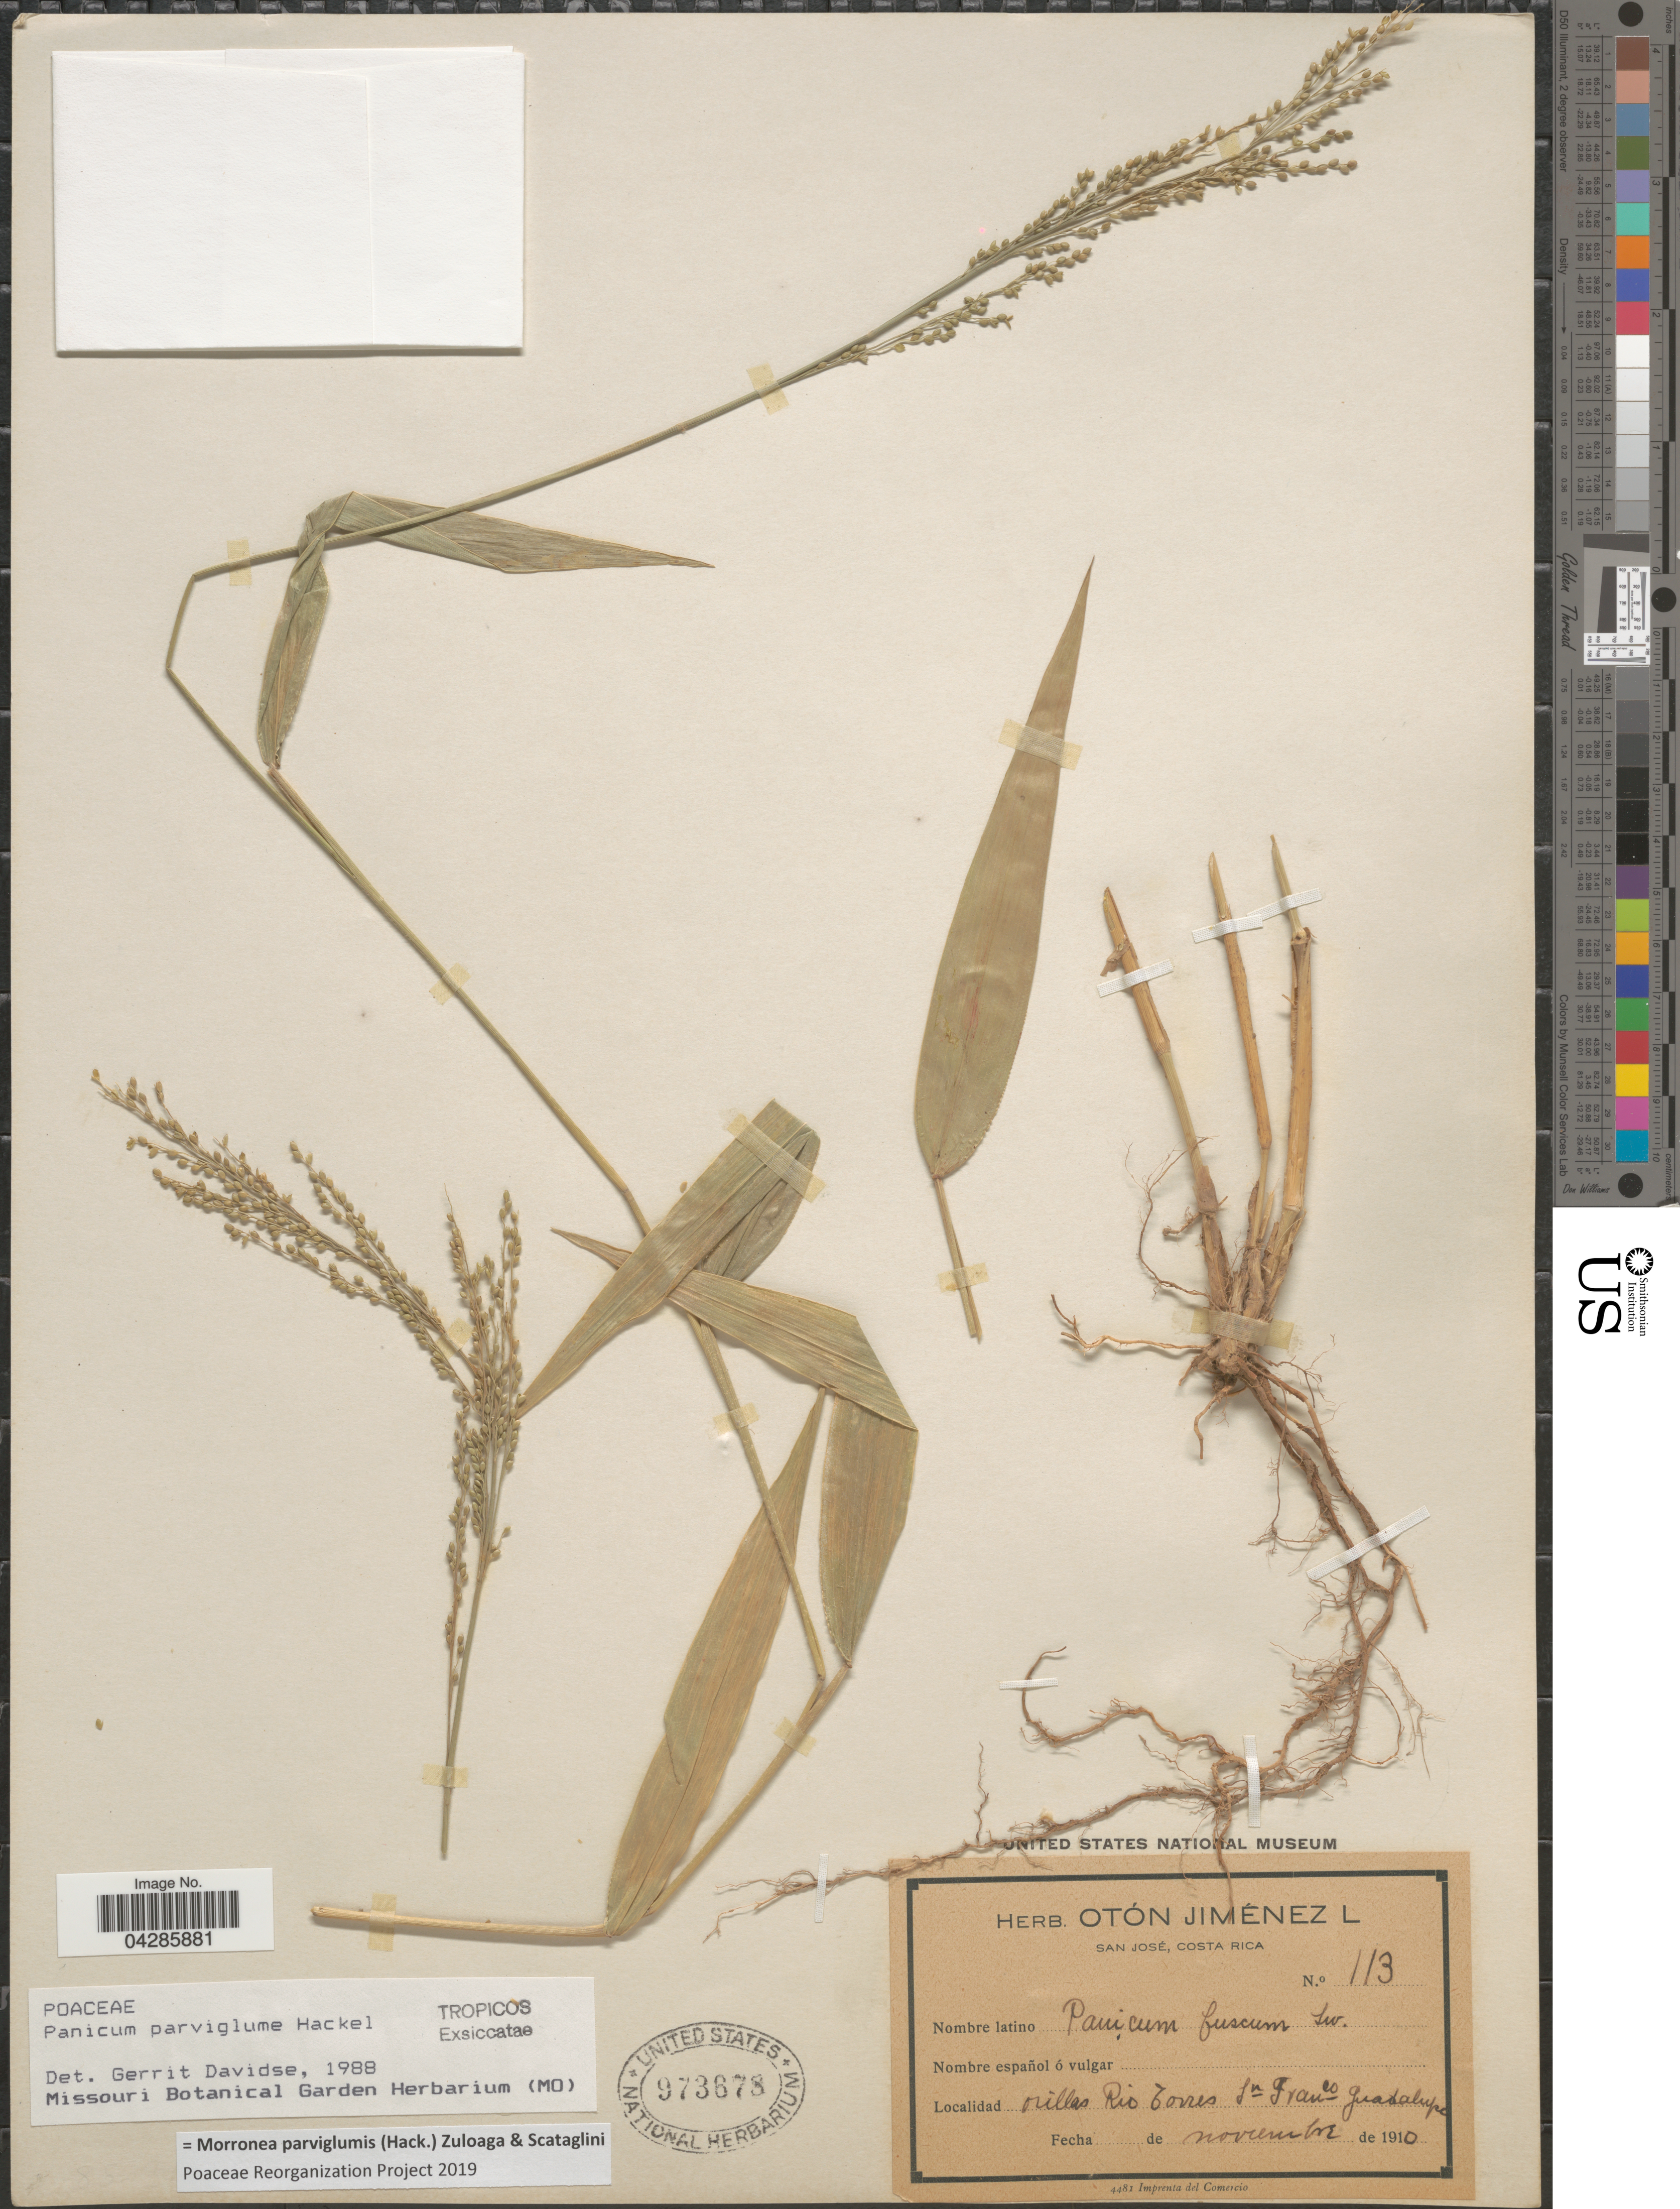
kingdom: Plantae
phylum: Tracheophyta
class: Liliopsida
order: Poales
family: Poaceae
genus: Morronea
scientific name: Morronea parviglumis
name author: (Hack.) Zuloaga & Scataglini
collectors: O. Jiménez L.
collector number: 113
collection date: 1910-11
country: Costa Rica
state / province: San José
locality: Orillas Rio Torres sn Franco Guadalupe.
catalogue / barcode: US 973678